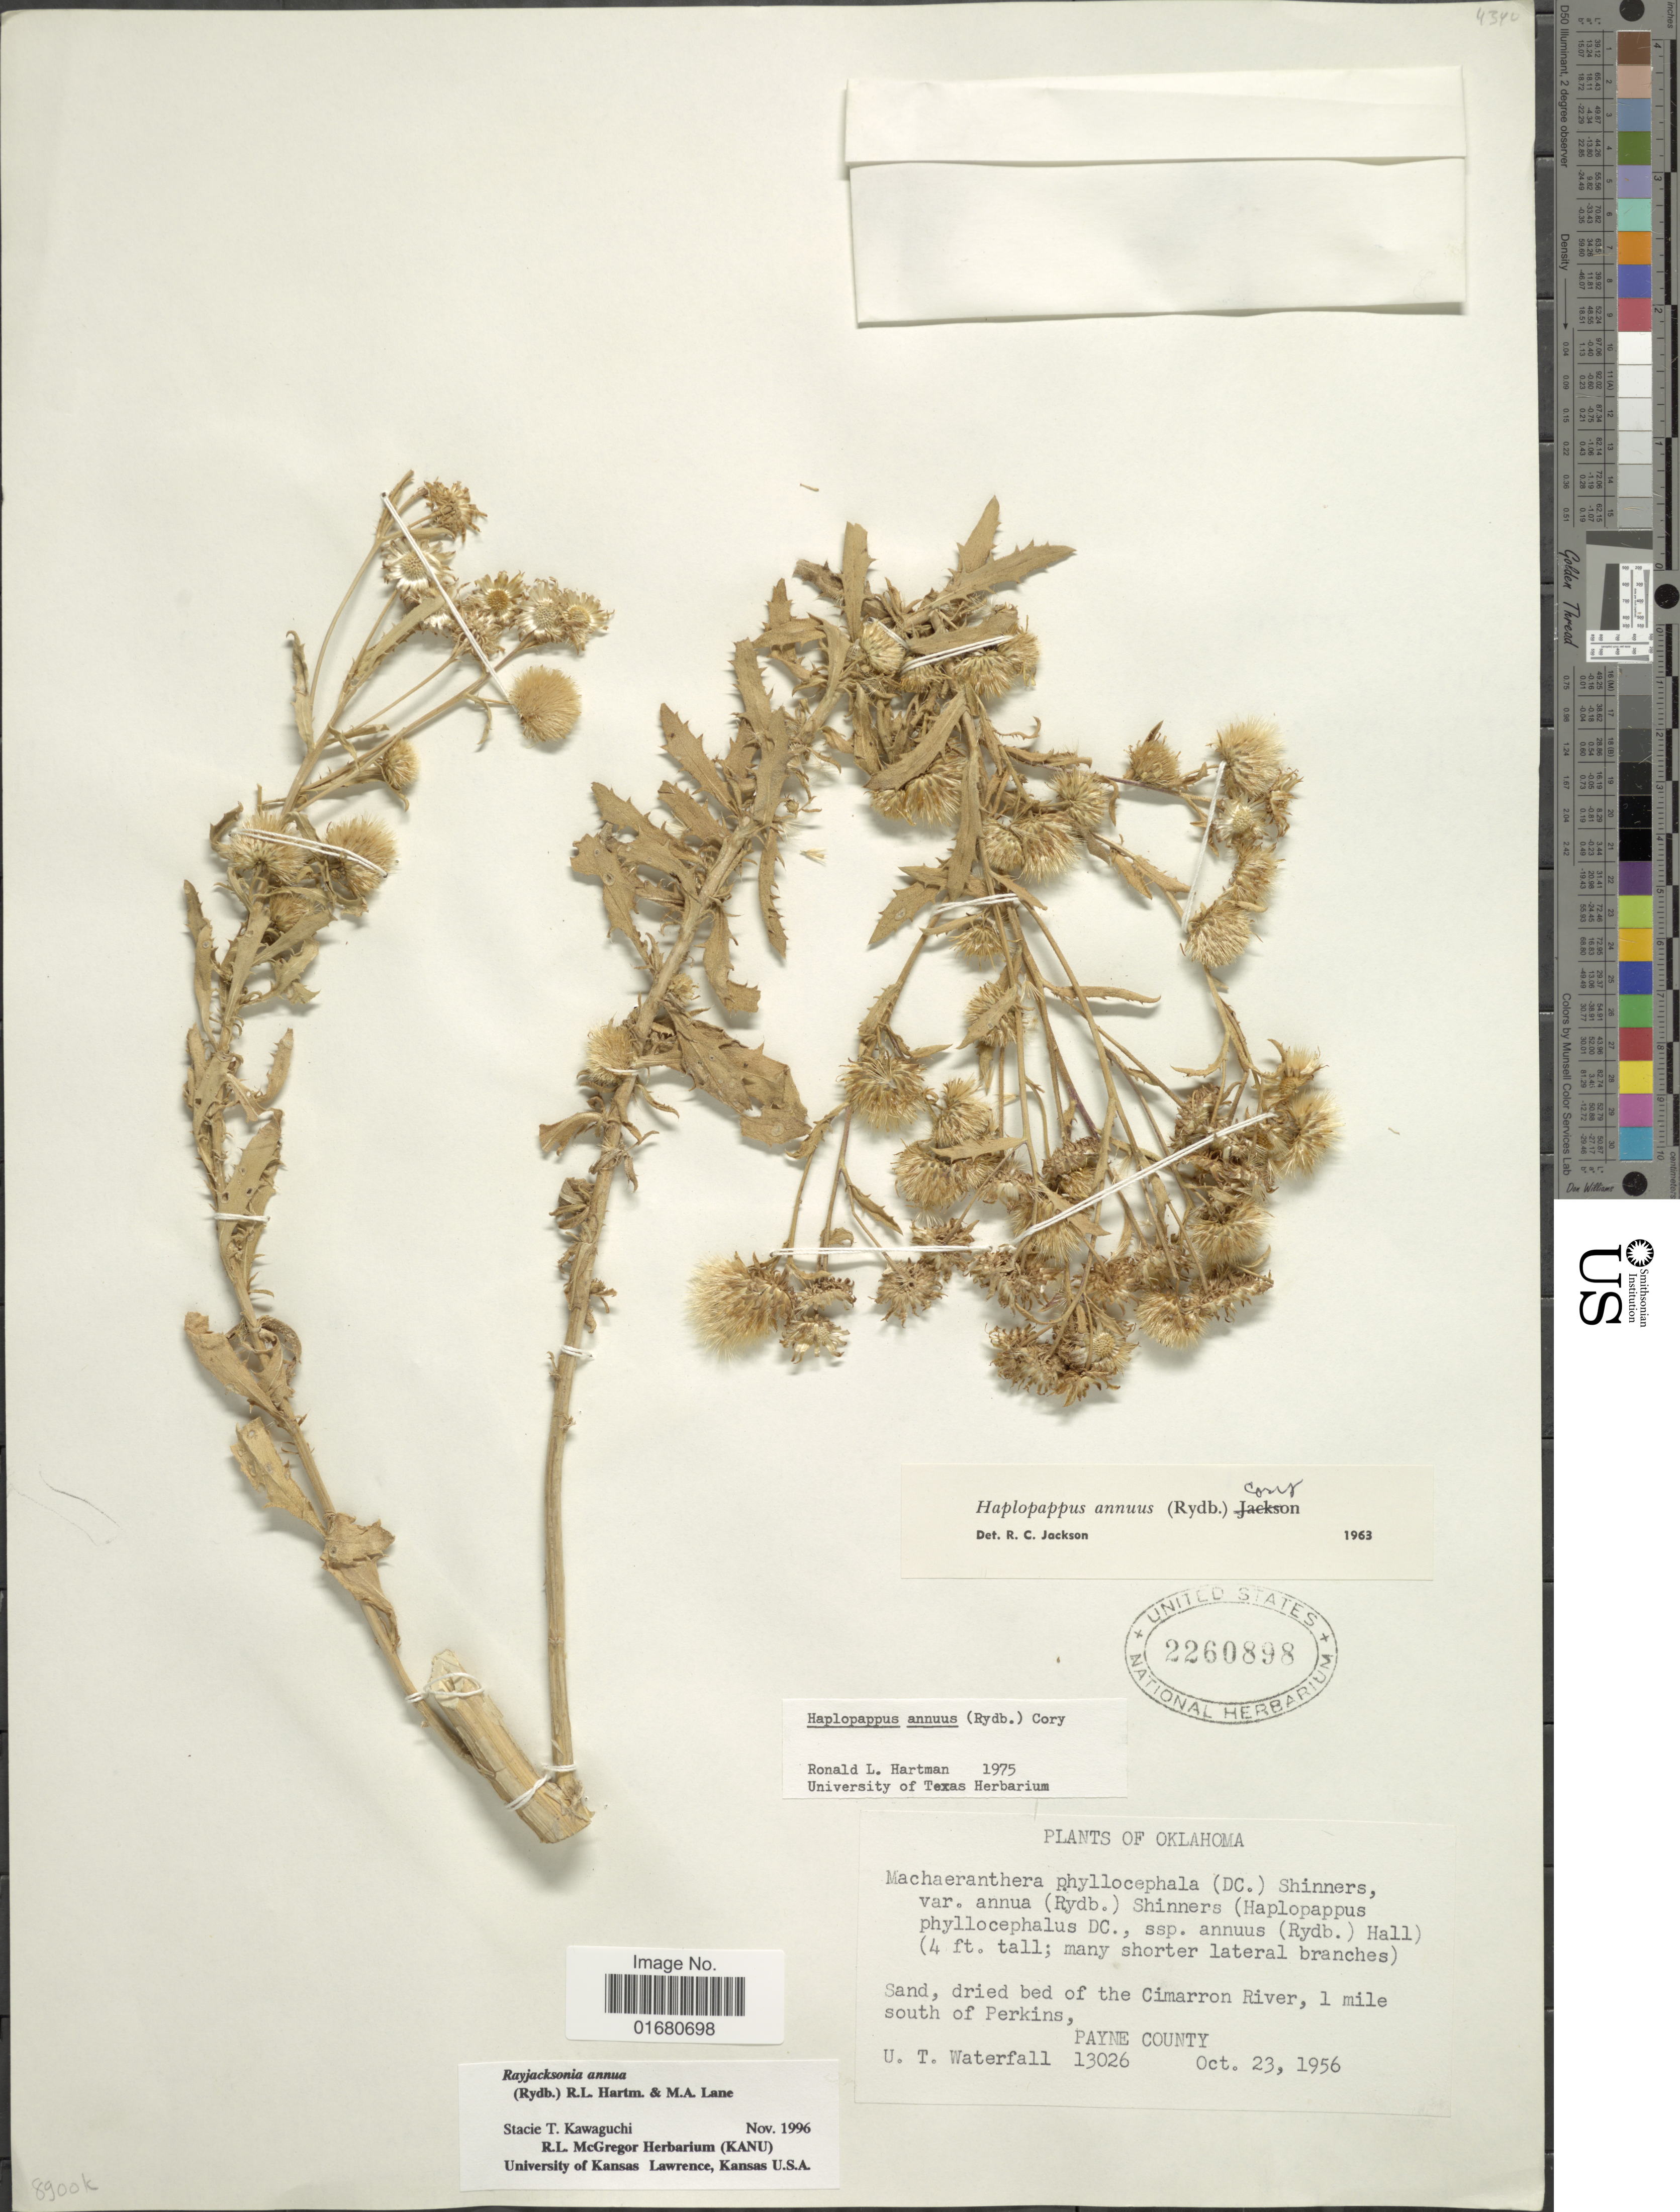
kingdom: Plantae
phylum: Tracheophyta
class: Magnoliopsida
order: Asterales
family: Asteraceae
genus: Rayjacksonia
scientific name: Rayjacksonia annua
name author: (Rydb.) R.L. Hartm. & M.A. Lane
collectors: U. T. Waterfall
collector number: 13026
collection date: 1956-10-23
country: United States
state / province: Oklahoma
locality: Sand, dried bed of the Cimarron River, 1 mile south of Perkins, Payne County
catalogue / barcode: US 2260898